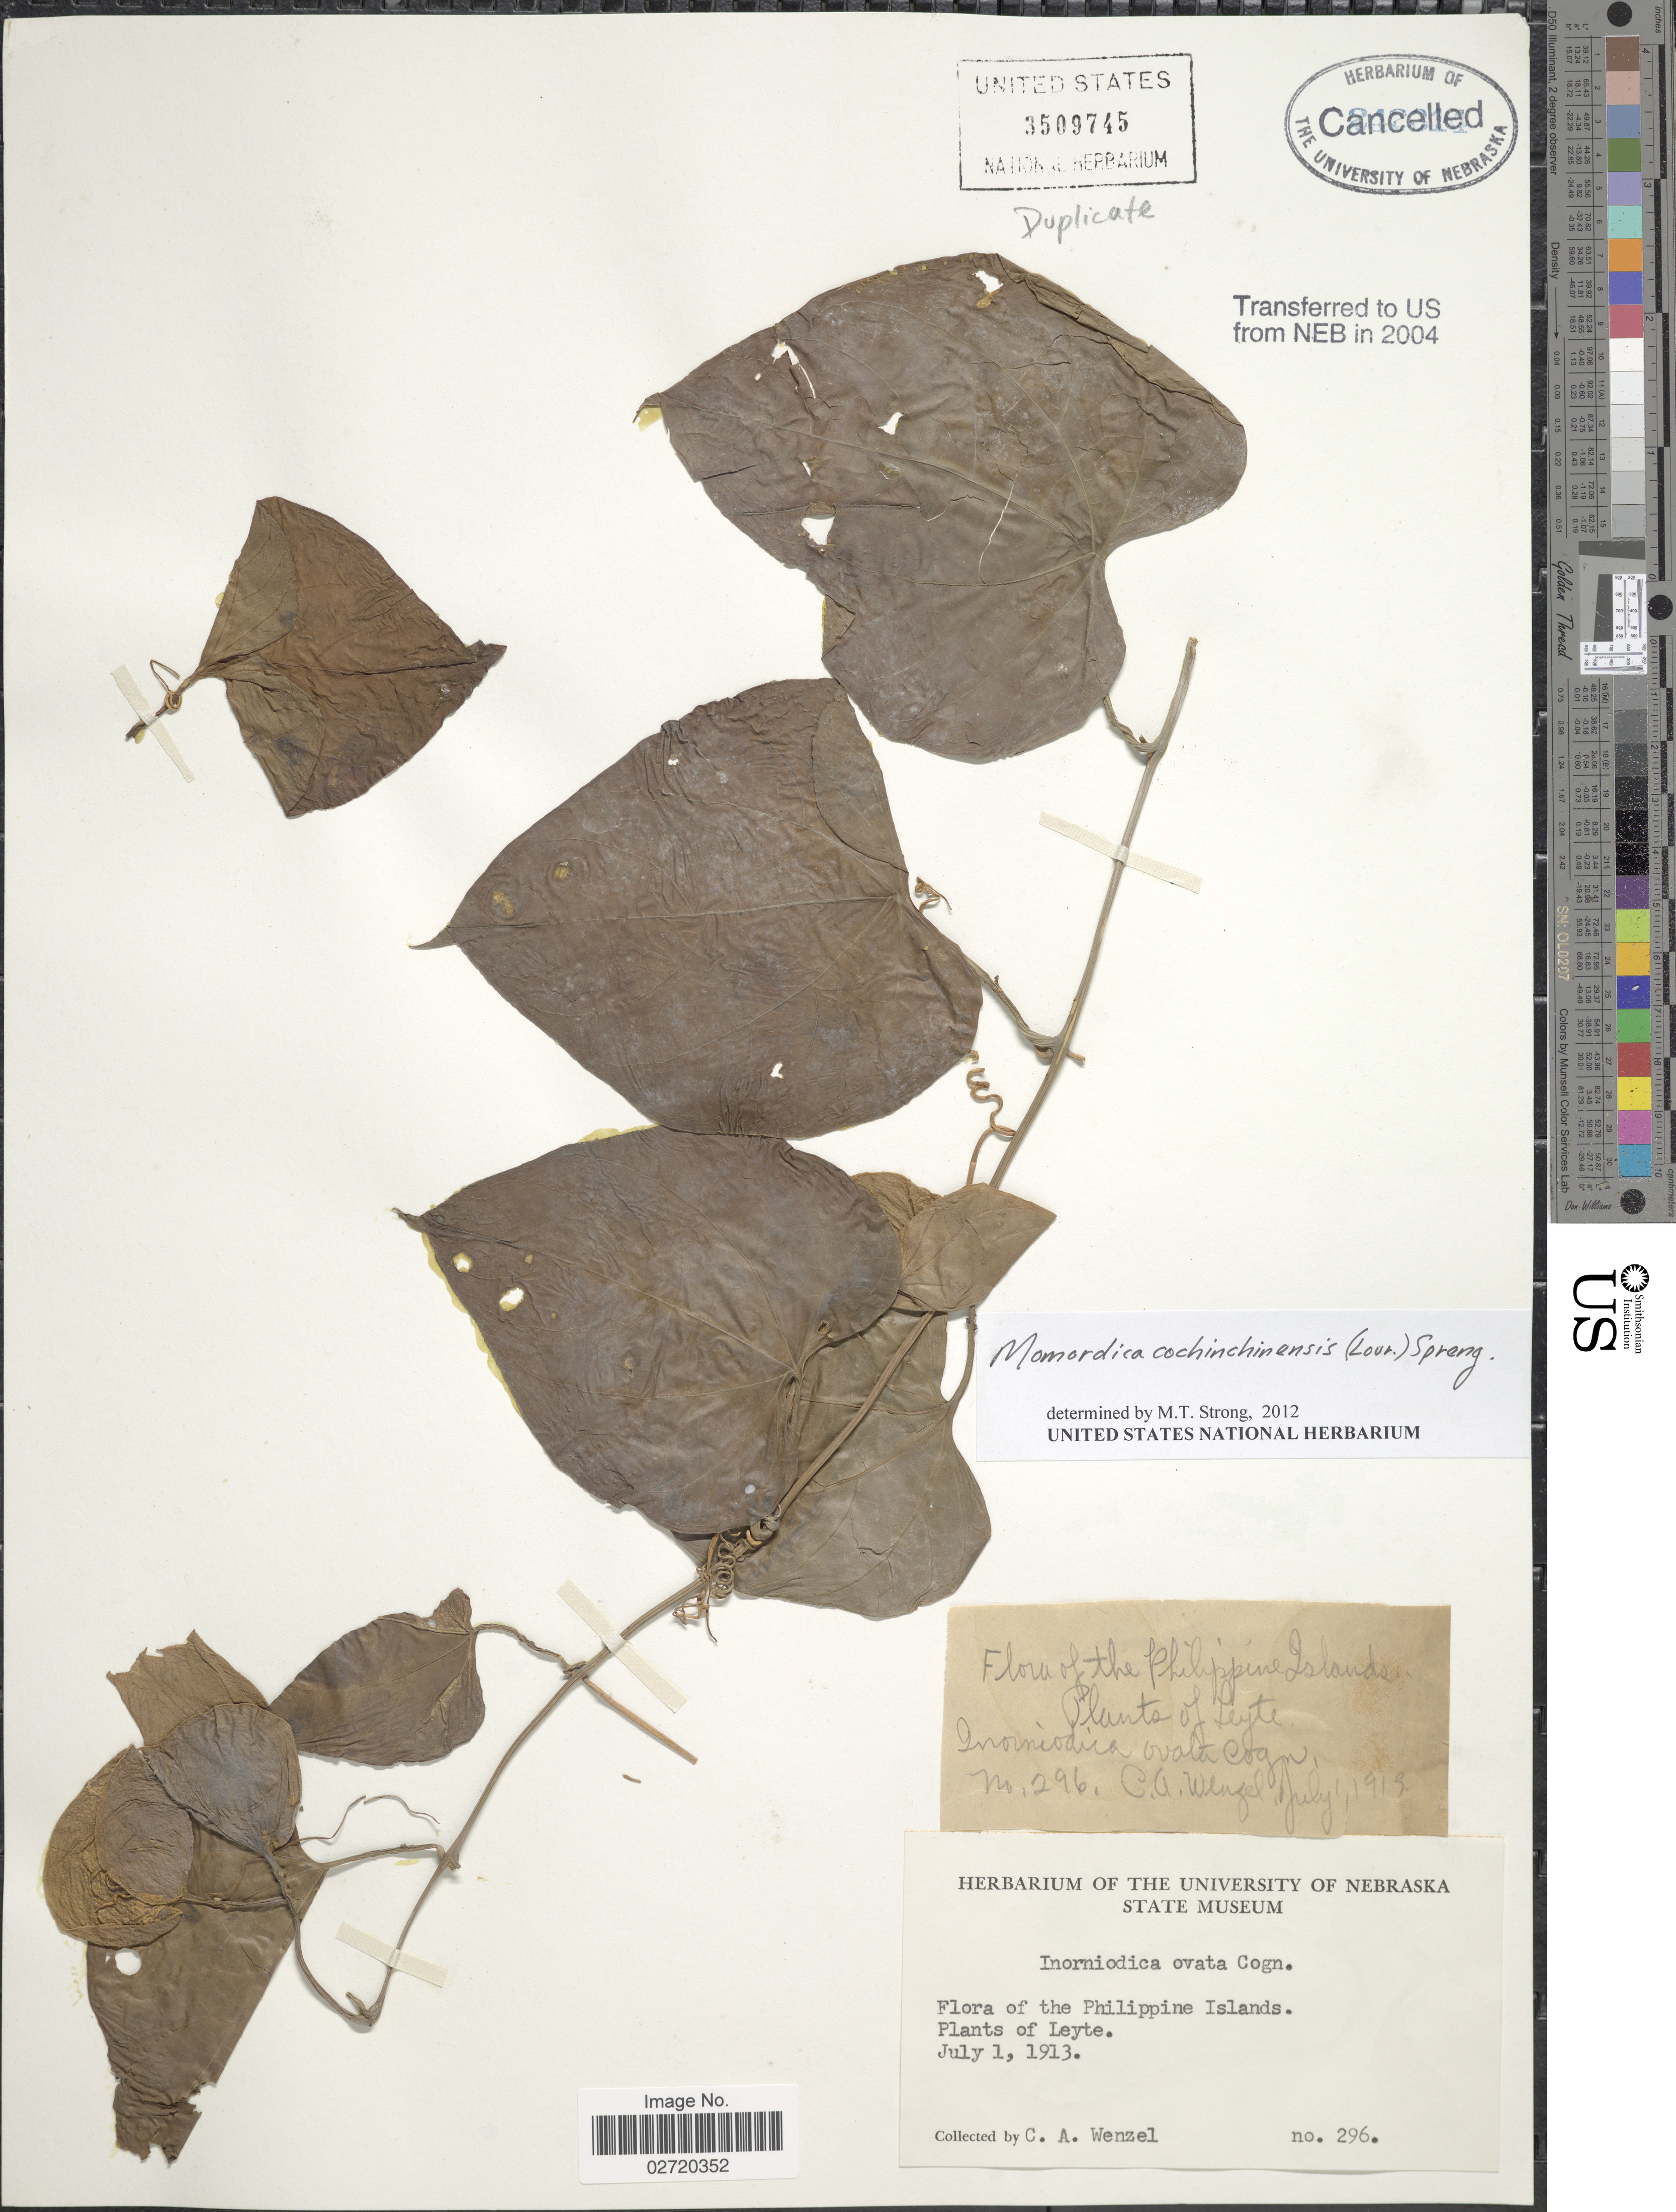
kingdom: Plantae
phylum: Tracheophyta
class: Magnoliopsida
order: Cucurbitales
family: Cucurbitaceae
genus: Momordica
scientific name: Momordica cochinchinensis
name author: (Lour.) Spreng.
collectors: C. Wenzel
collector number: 296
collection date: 1913-07-01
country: Philippines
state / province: Eastern Visayas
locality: Leyte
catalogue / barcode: US 3509745